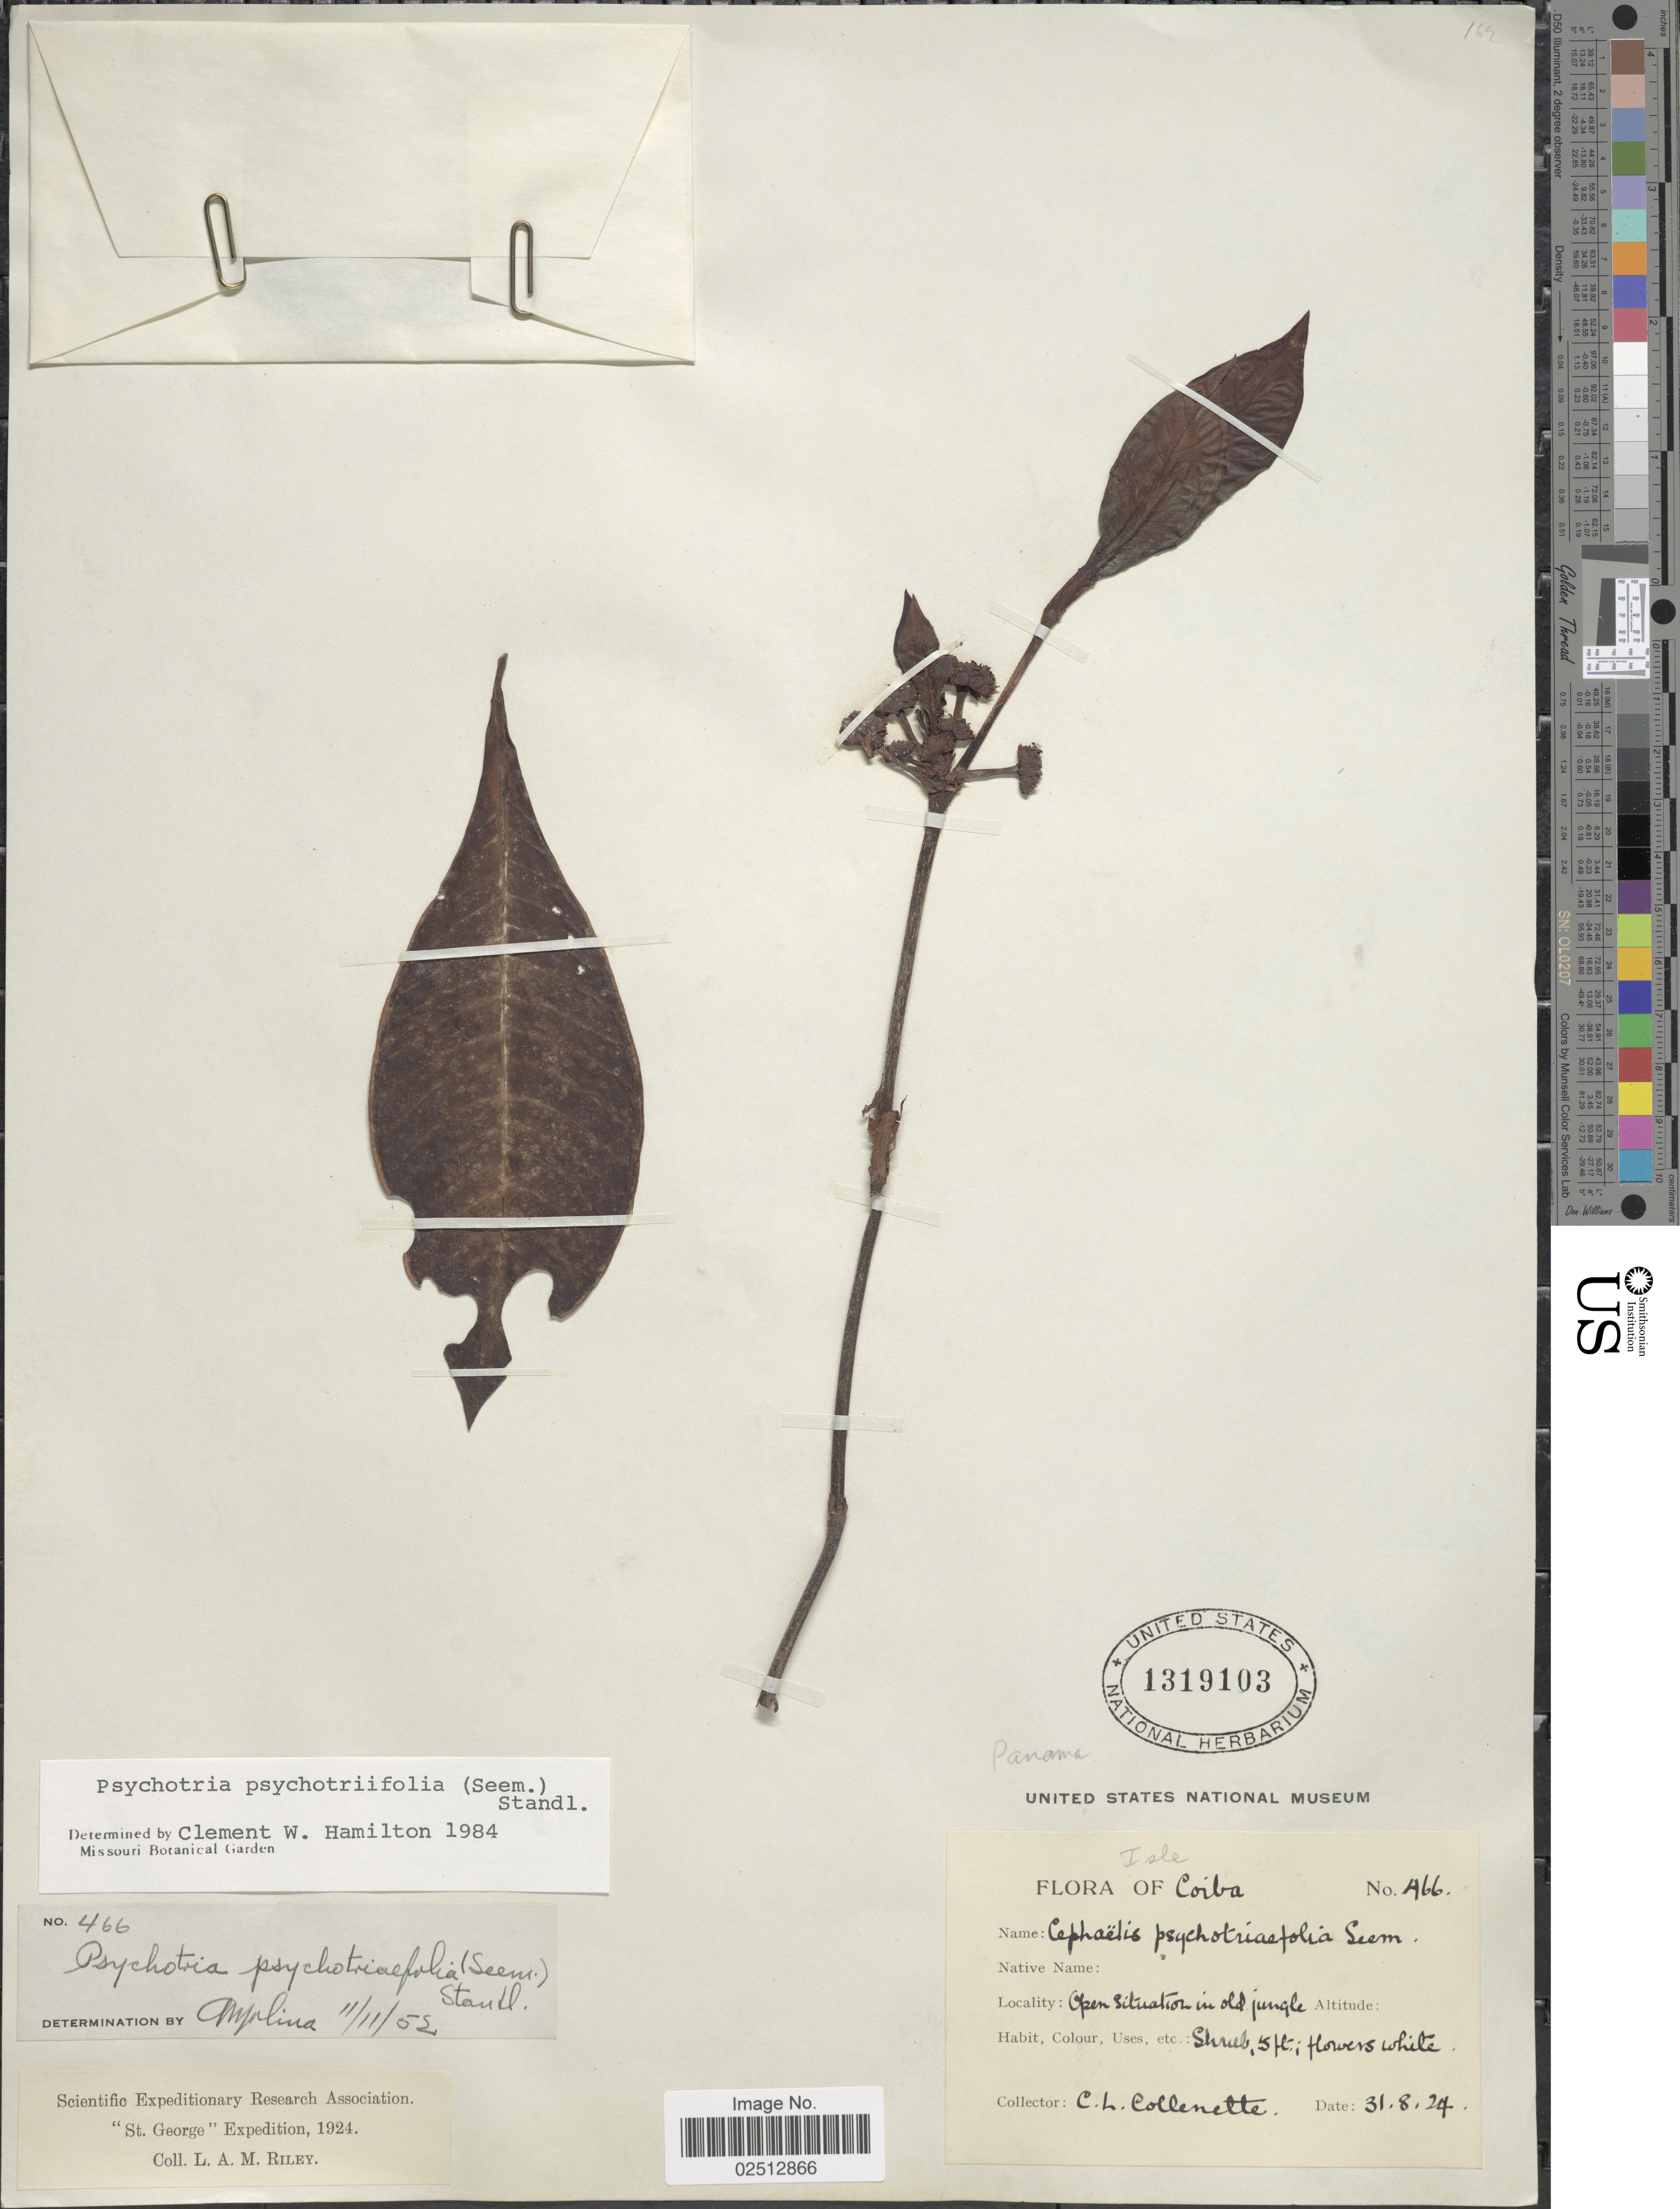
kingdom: Plantae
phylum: Tracheophyta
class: Magnoliopsida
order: Gentianales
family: Rubiaceae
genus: Psychotria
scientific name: Psychotria psychotriaefolia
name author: (Seem.) Standl.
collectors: C. Collenette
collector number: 466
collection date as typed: Transcribed d/m/y: 31/8/24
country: Panama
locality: Isle Coiba. Open situation in old jungle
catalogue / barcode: US 1319103